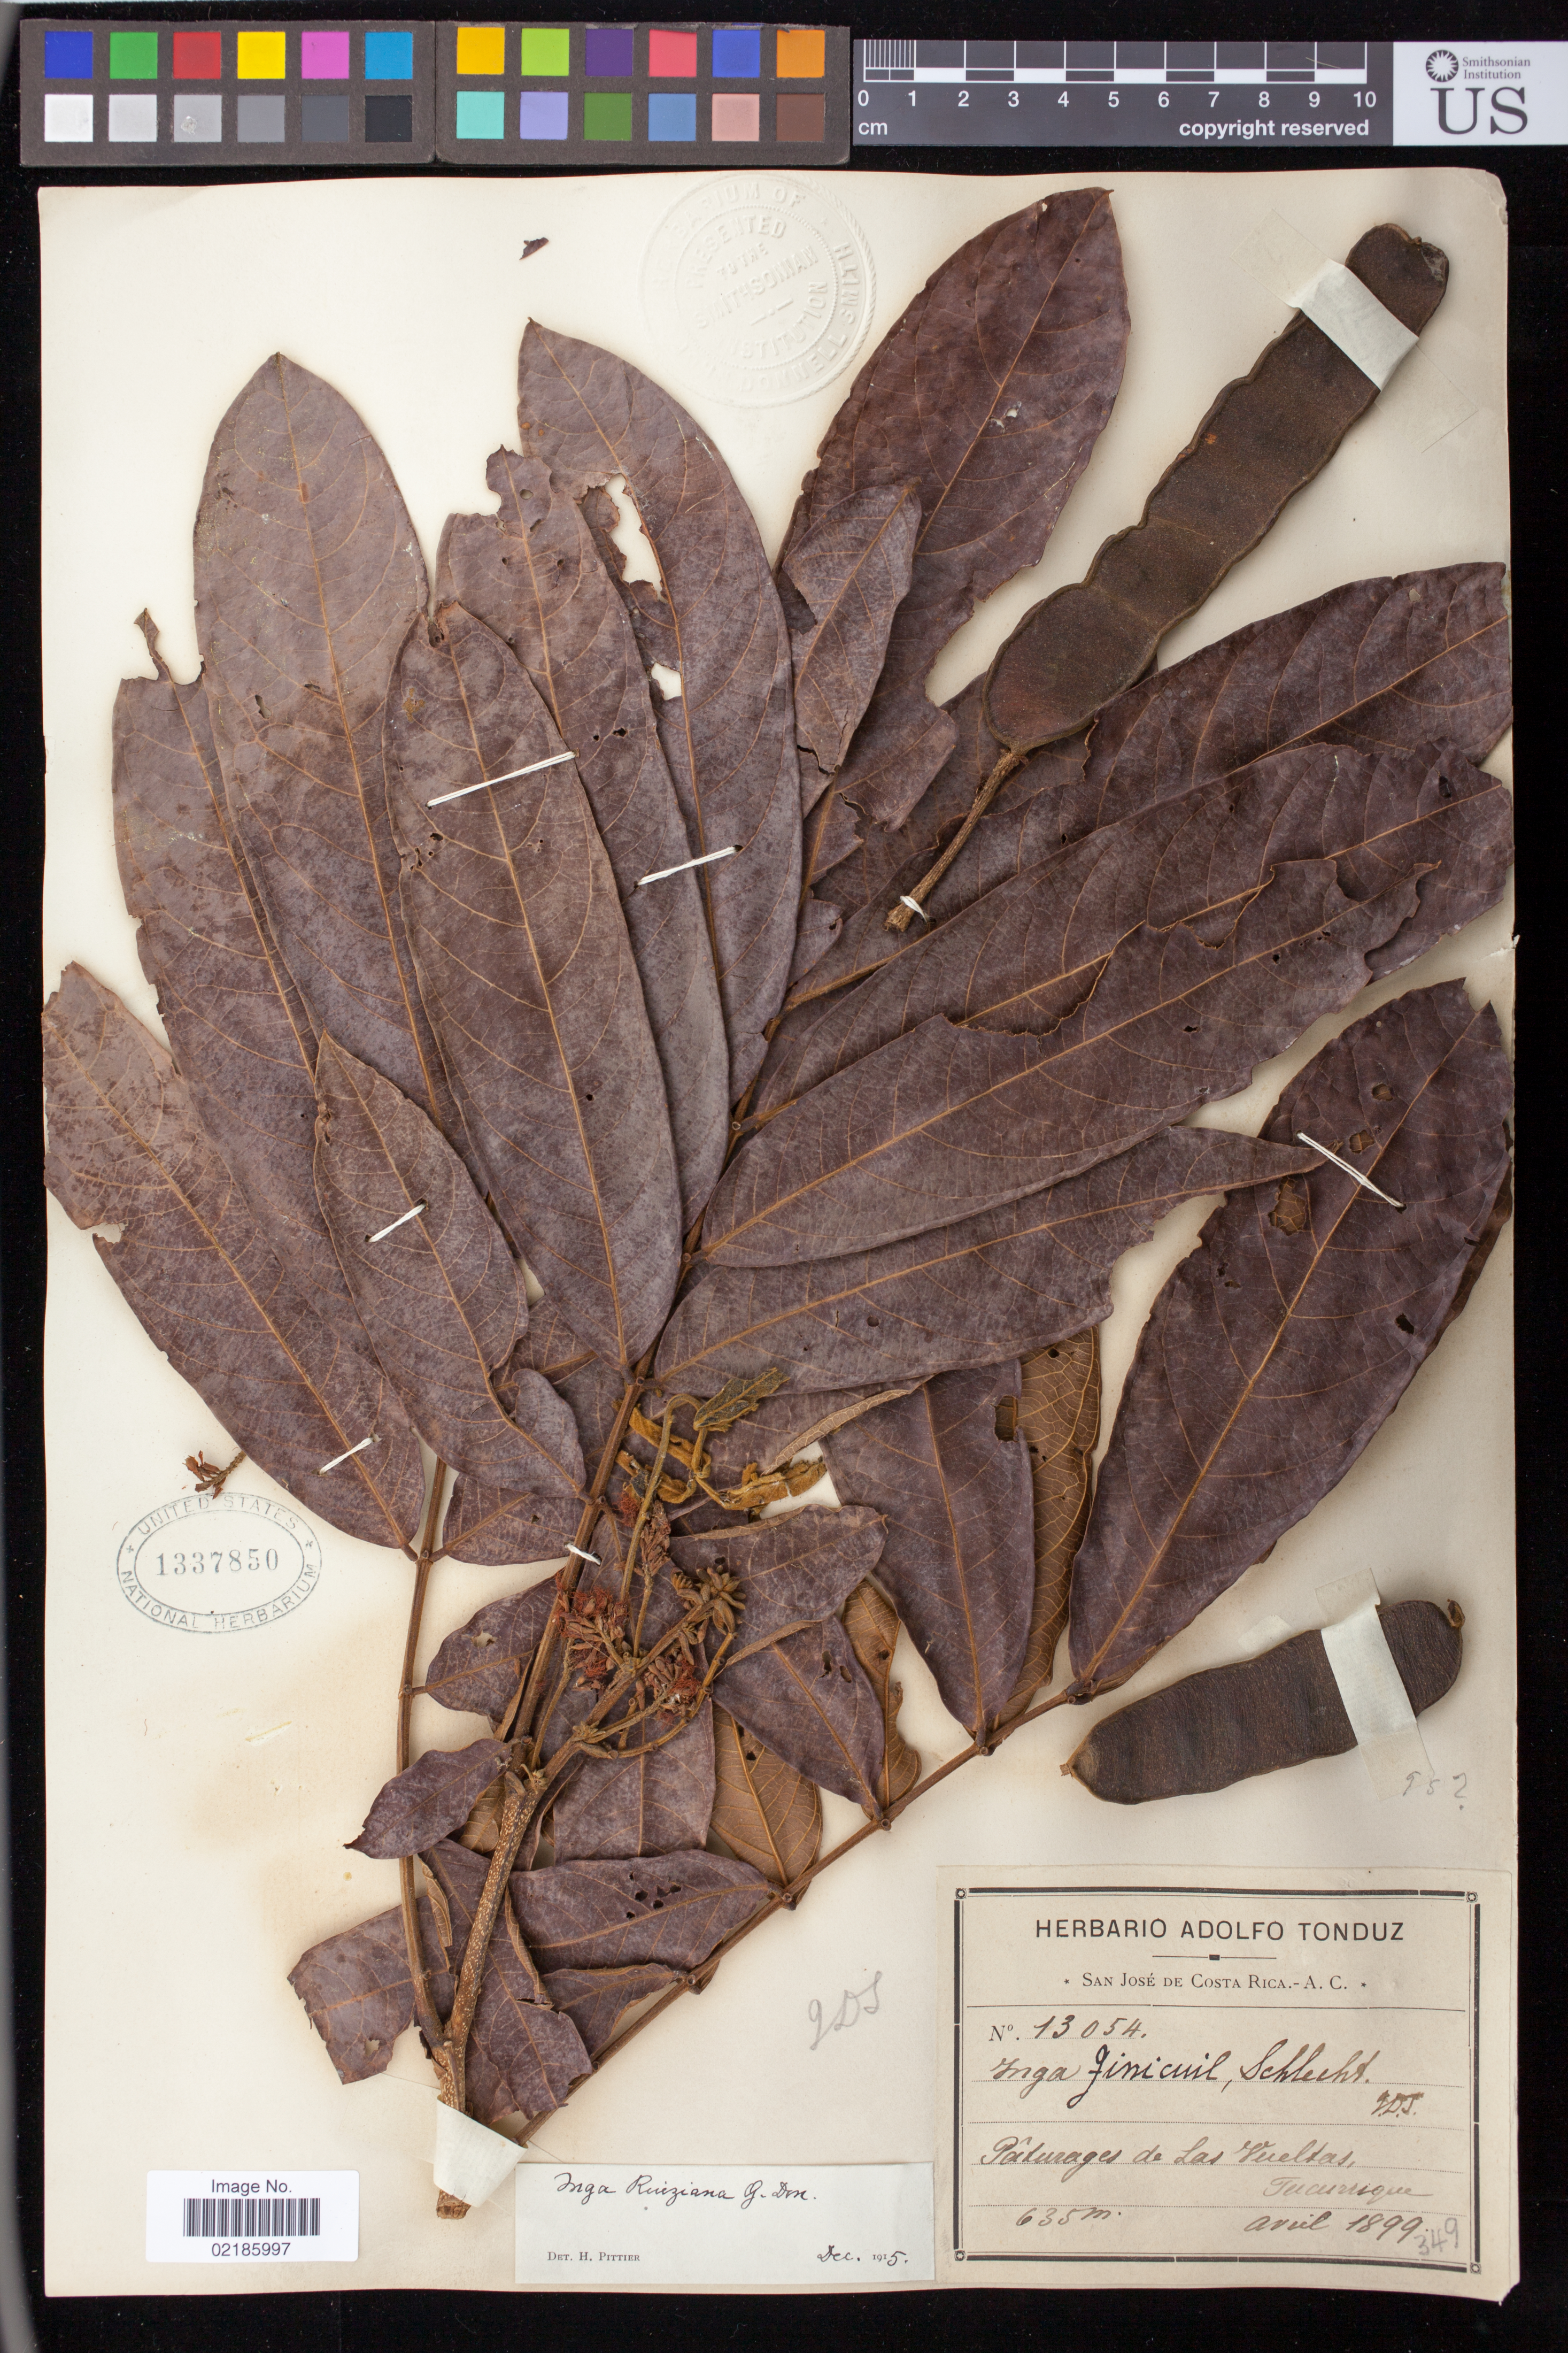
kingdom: Plantae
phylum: Tracheophyta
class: Magnoliopsida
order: Fabales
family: Fabaceae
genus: Inga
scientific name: Inga ruiziana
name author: G. Don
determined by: Pittier, H.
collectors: ex Herb. Adolfo Tonduz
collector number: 13054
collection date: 1899-04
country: Costa Rica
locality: Paturages de Las Vueltas, Tucurrique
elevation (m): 635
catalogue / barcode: US 1337850